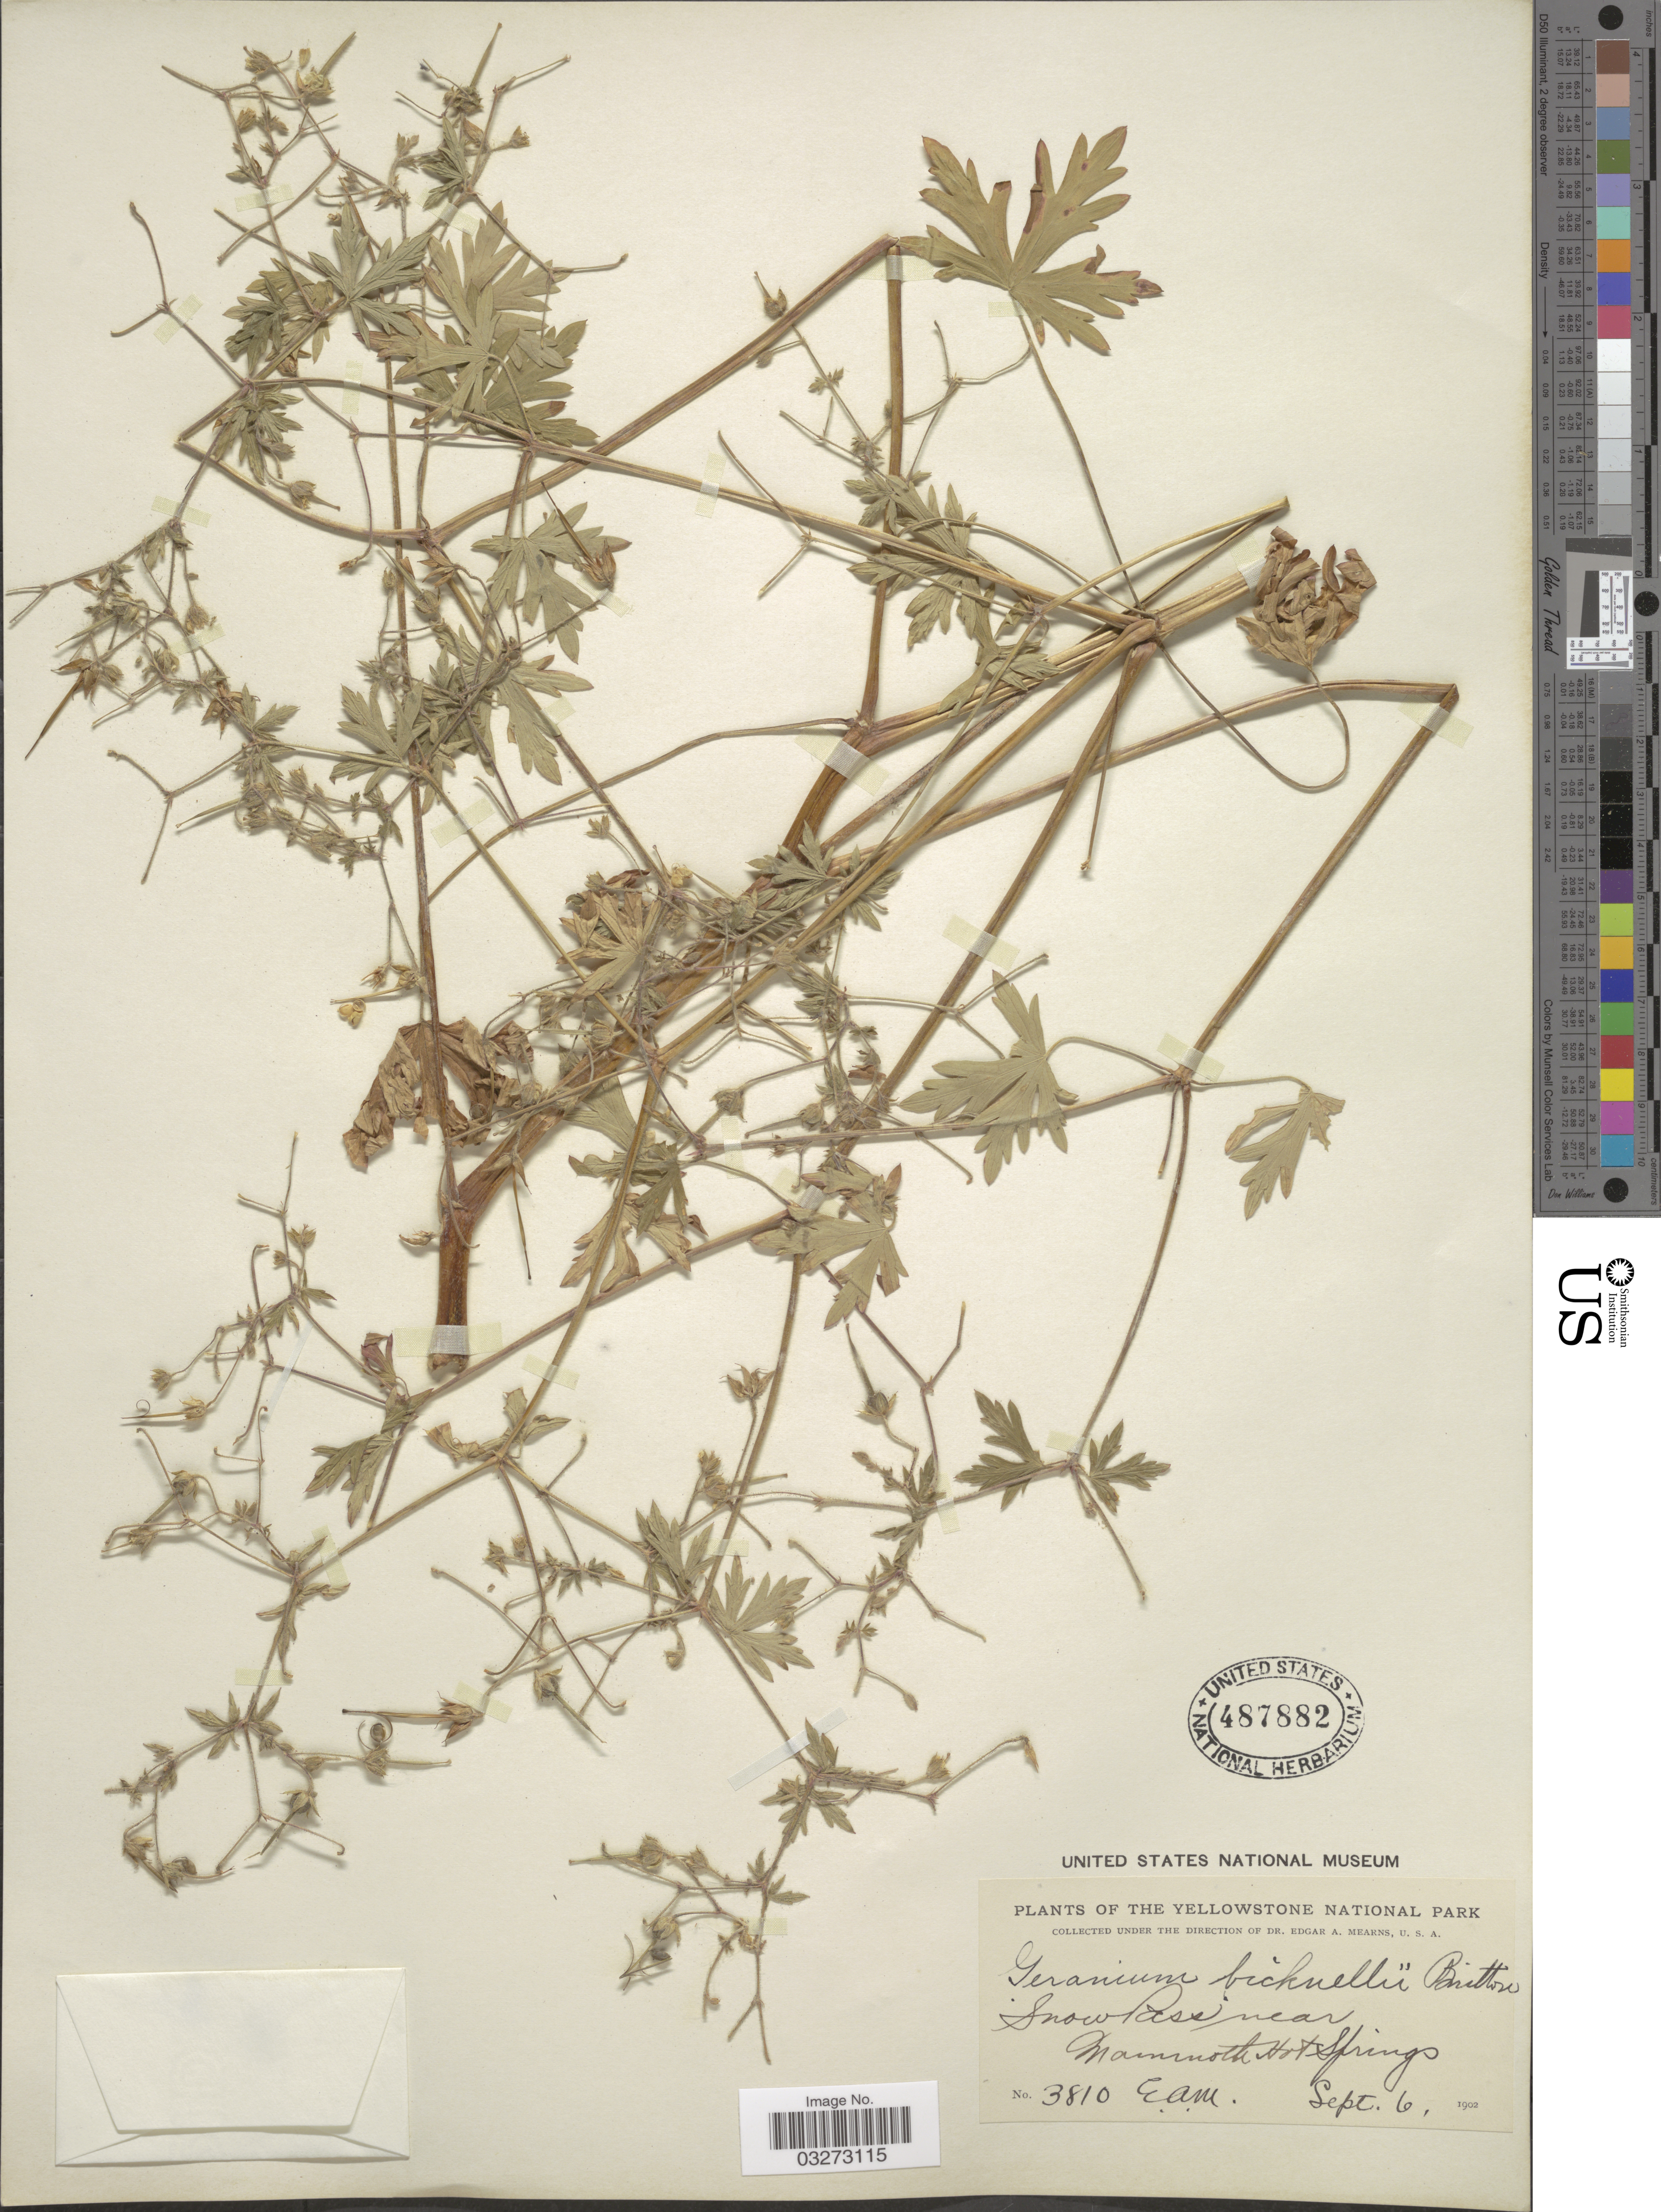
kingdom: Plantae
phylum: Tracheophyta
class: Magnoliopsida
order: Geraniales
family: Geraniaceae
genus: Geranium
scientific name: Geranium bicknellii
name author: Britton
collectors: E. A. Mearns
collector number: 3810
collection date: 1902-09-06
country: United States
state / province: Wyoming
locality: The Yellowstone National Park, Snow Pass near, Mammoth Hot Springs.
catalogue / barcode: US 487882